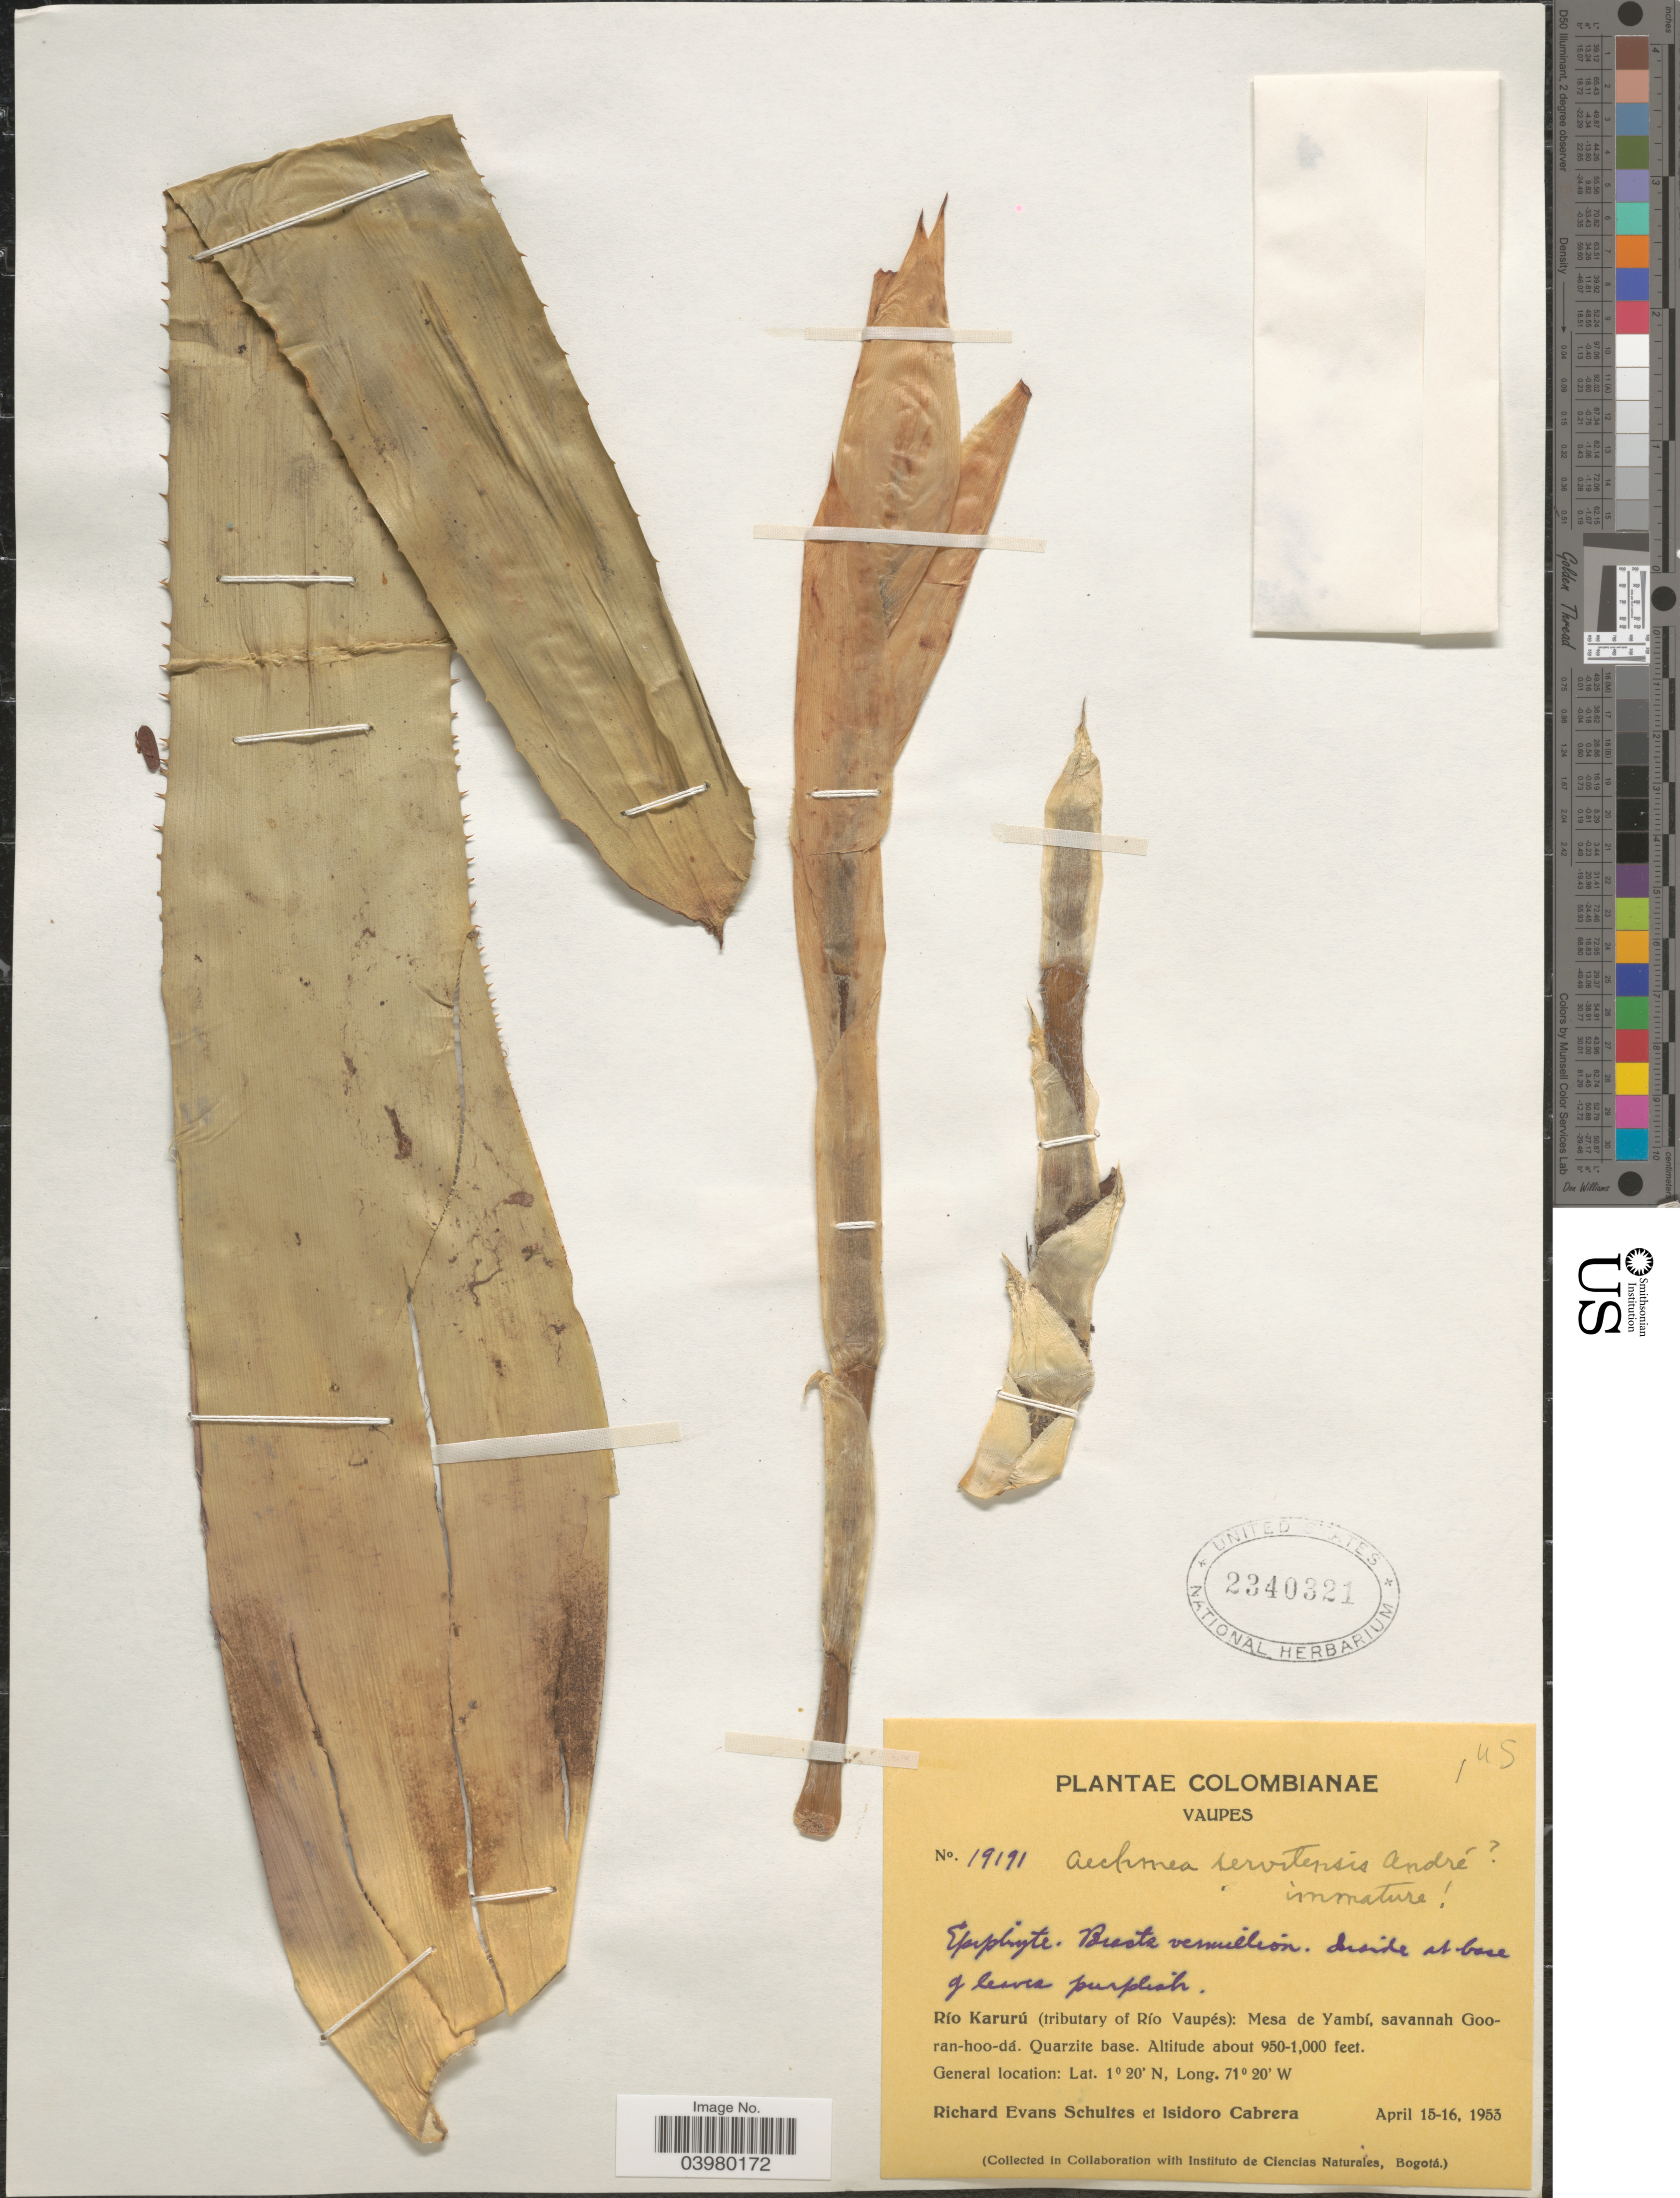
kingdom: Plantae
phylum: Tracheophyta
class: Liliopsida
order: Poales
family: Bromeliaceae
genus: Aechmea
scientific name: Aechmea servitensis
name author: André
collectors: R. E. Schultes & I. Cabrera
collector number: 19191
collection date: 1953-04-15/1953-04-16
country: Colombia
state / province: Vaupés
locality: Río Karurú (tributary of Río Vaupés): Mesa de Yambí, savannah Goo-ran-hoo-dá.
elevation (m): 290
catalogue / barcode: US 2340321